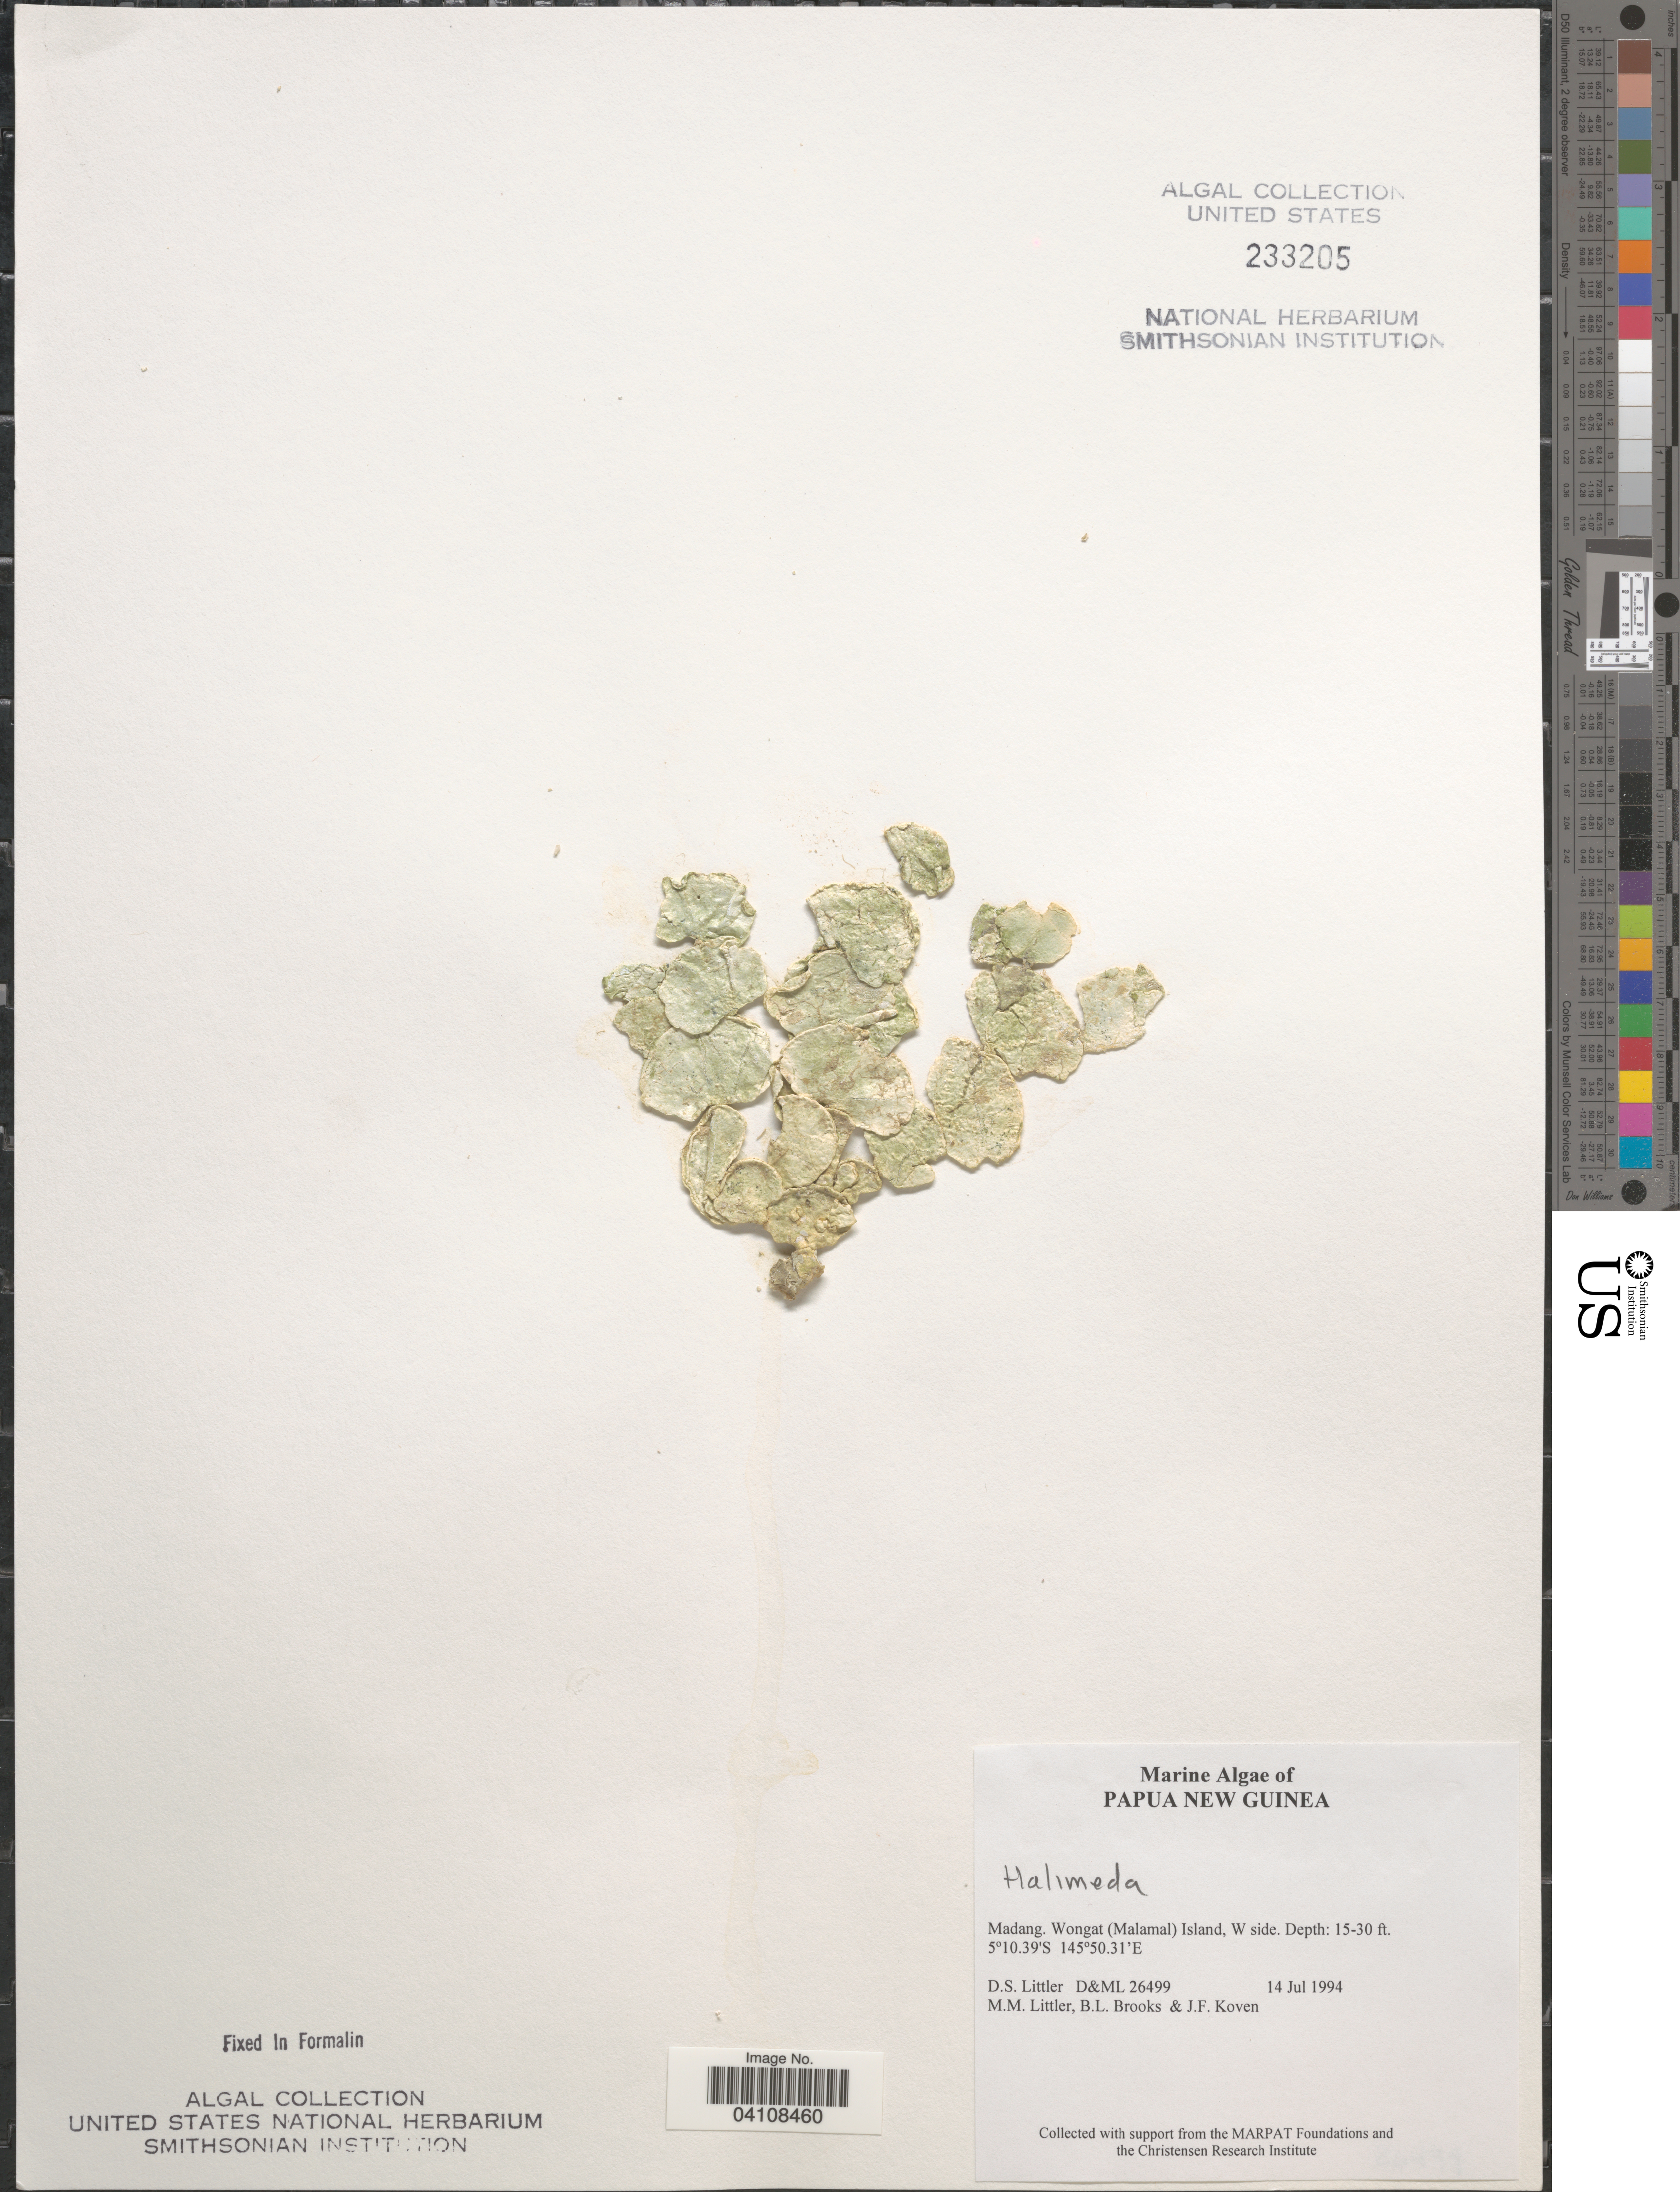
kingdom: Plantae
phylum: Chlorophyta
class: Ulvophyceae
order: Bryopsidales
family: Halimedaceae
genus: Halimeda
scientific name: Halimeda sp.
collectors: D. S. Littler, B. Brooks & J. Koven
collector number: D&ML26499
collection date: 1994-07-14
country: Papua New Guinea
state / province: Madang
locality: Wongat (Malamal) Island, W side.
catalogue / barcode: US 233205